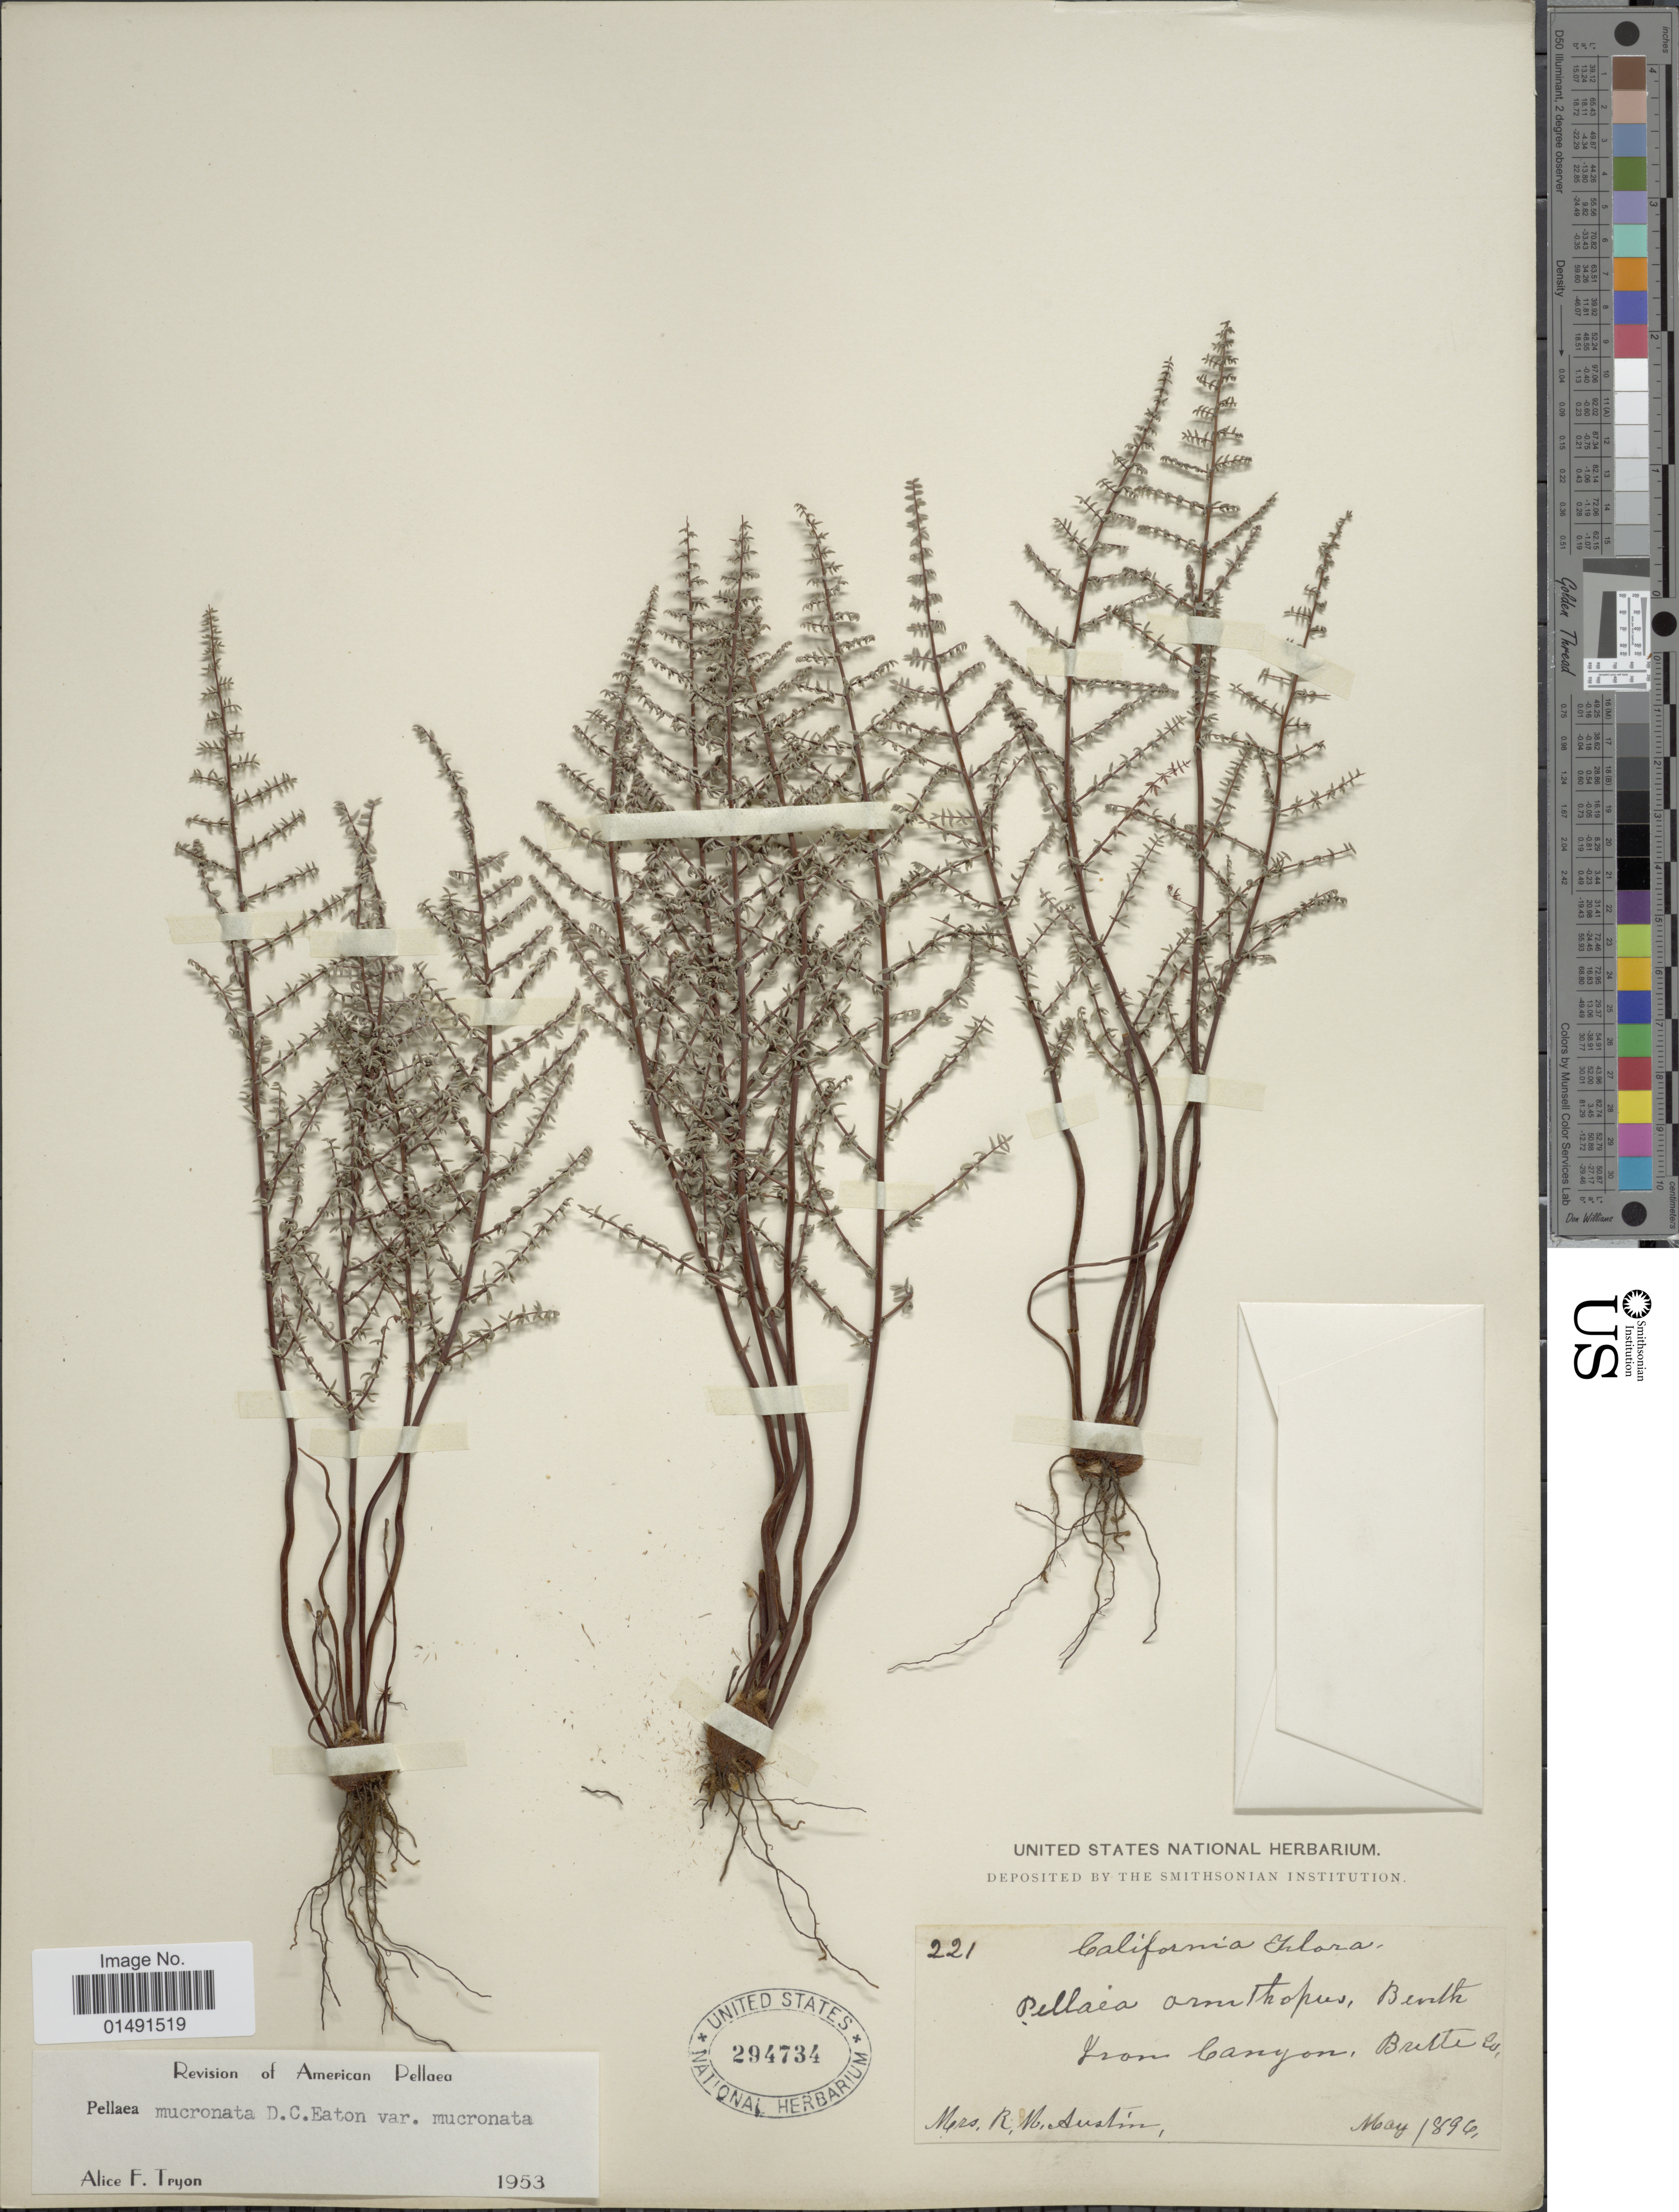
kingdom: Plantae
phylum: Tracheophyta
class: Polypodiopsida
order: Polypodiales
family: Pteridaceae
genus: Pellaea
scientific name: Pellaea mucronata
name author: (D.C. Eaton) D.C. Eaton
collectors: R. Austin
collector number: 221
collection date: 1896-05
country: United States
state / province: California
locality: From Canyon, Britte Co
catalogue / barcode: US 294734